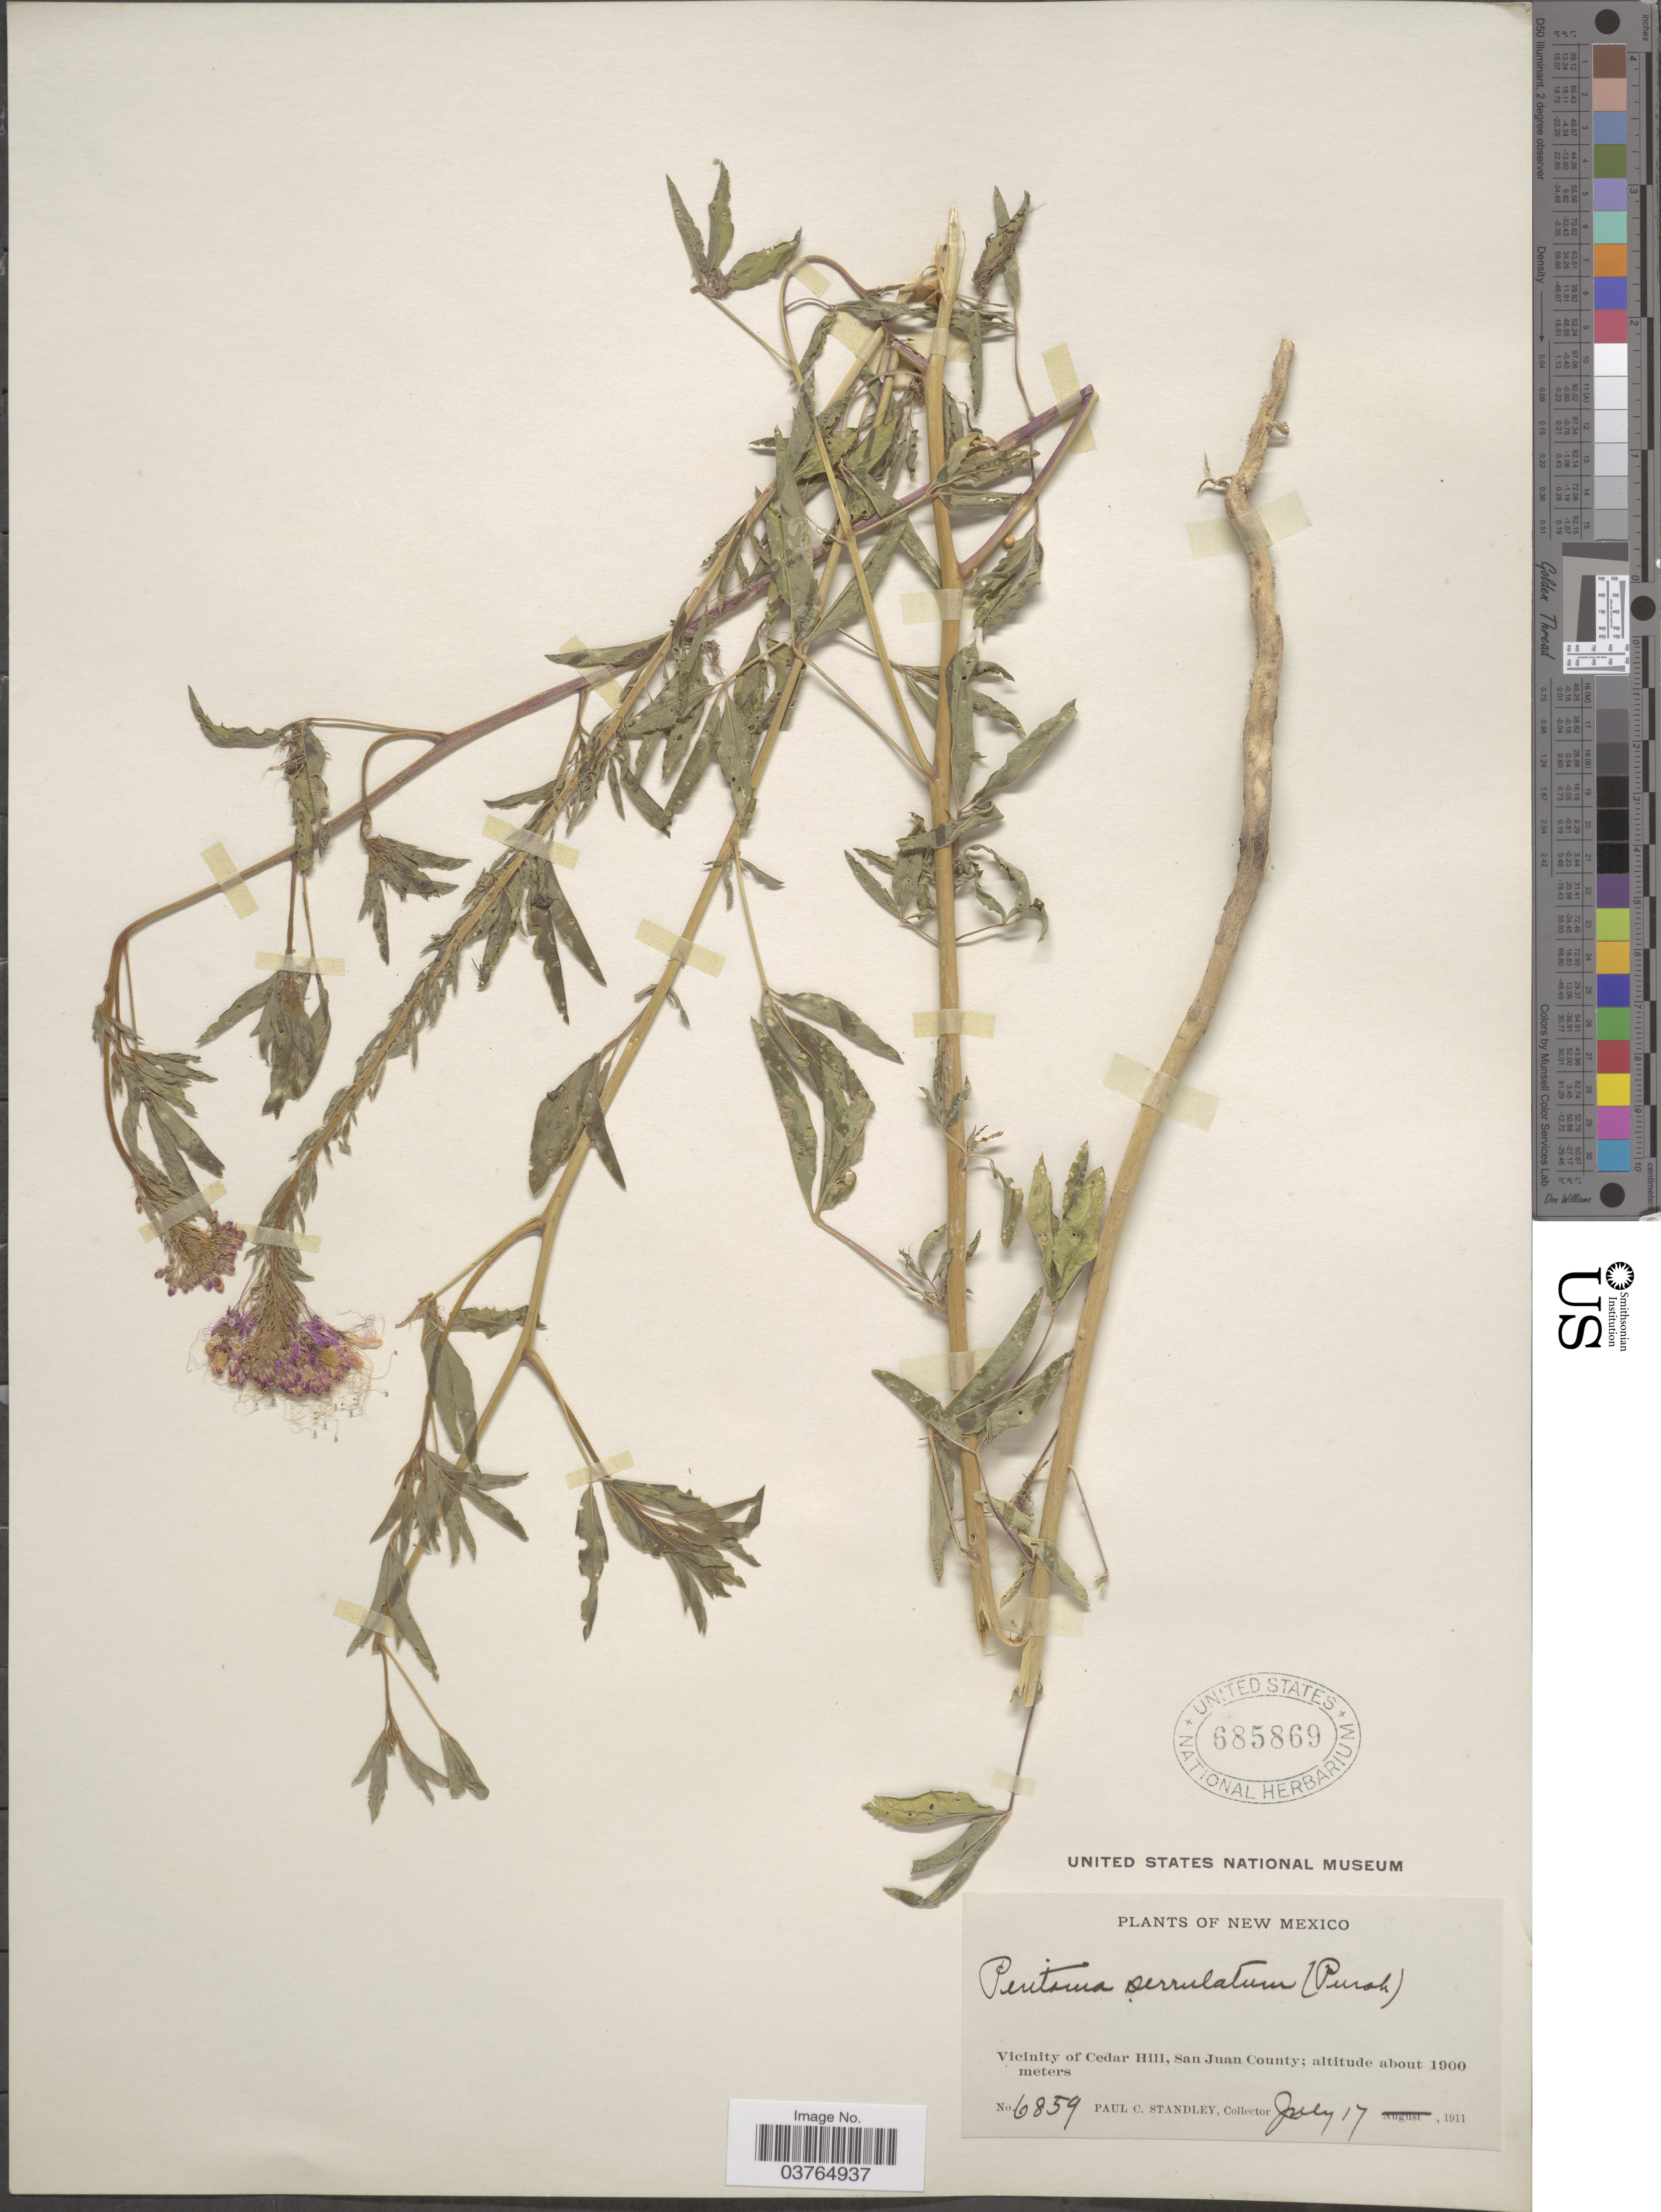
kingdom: Plantae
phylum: Tracheophyta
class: Magnoliopsida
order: Brassicales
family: Cleomaceae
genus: Cleomella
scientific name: Cleomella serrulata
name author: (Pursh) Roalson & J.C. Hall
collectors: P. C. Standley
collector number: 6859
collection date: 1911-07-17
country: United States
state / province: New Mexico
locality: Vicinity of Cedar Hill, San Juan County.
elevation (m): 1900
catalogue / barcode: US 685869